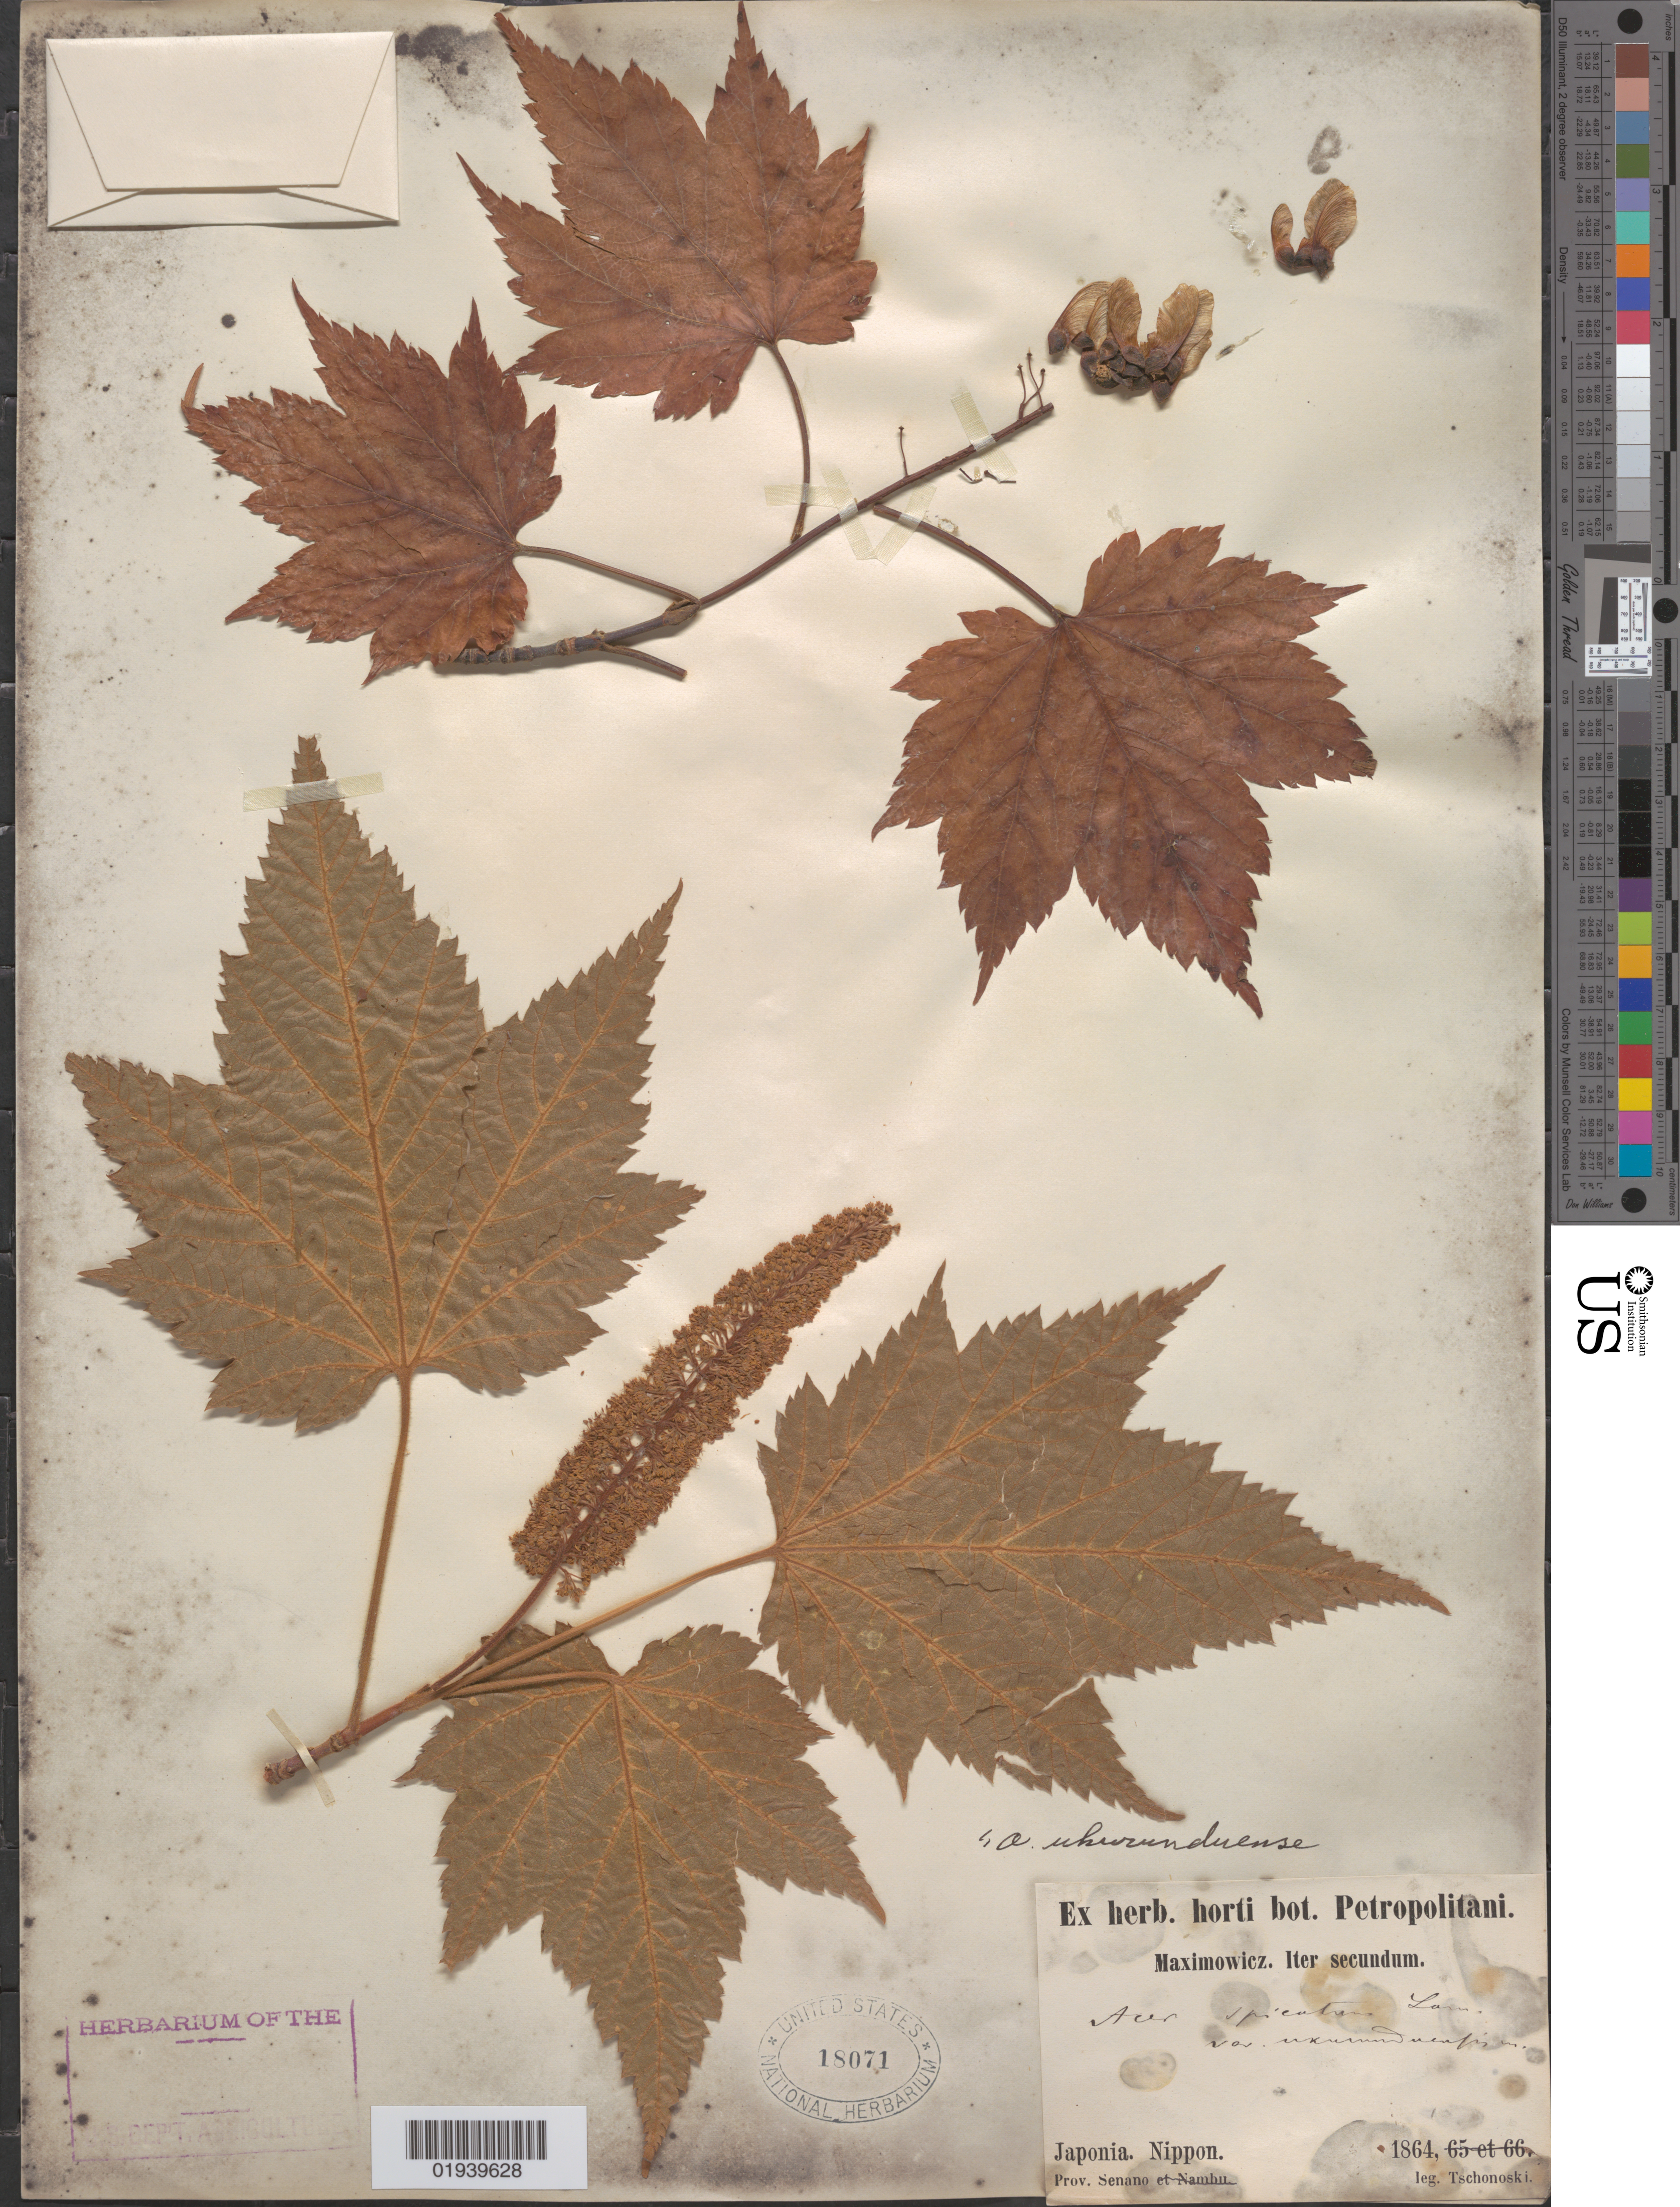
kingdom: Plantae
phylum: Tracheophyta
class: Magnoliopsida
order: Sapindales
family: Sapindaceae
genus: Acer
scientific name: Acer ukurunduense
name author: Trautv. & C.A. Mey.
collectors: S. Tschonoski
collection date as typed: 1864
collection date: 1864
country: Japan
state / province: Nagano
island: Honshu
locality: Prov. Senano [Shinano?]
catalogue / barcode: US 18071